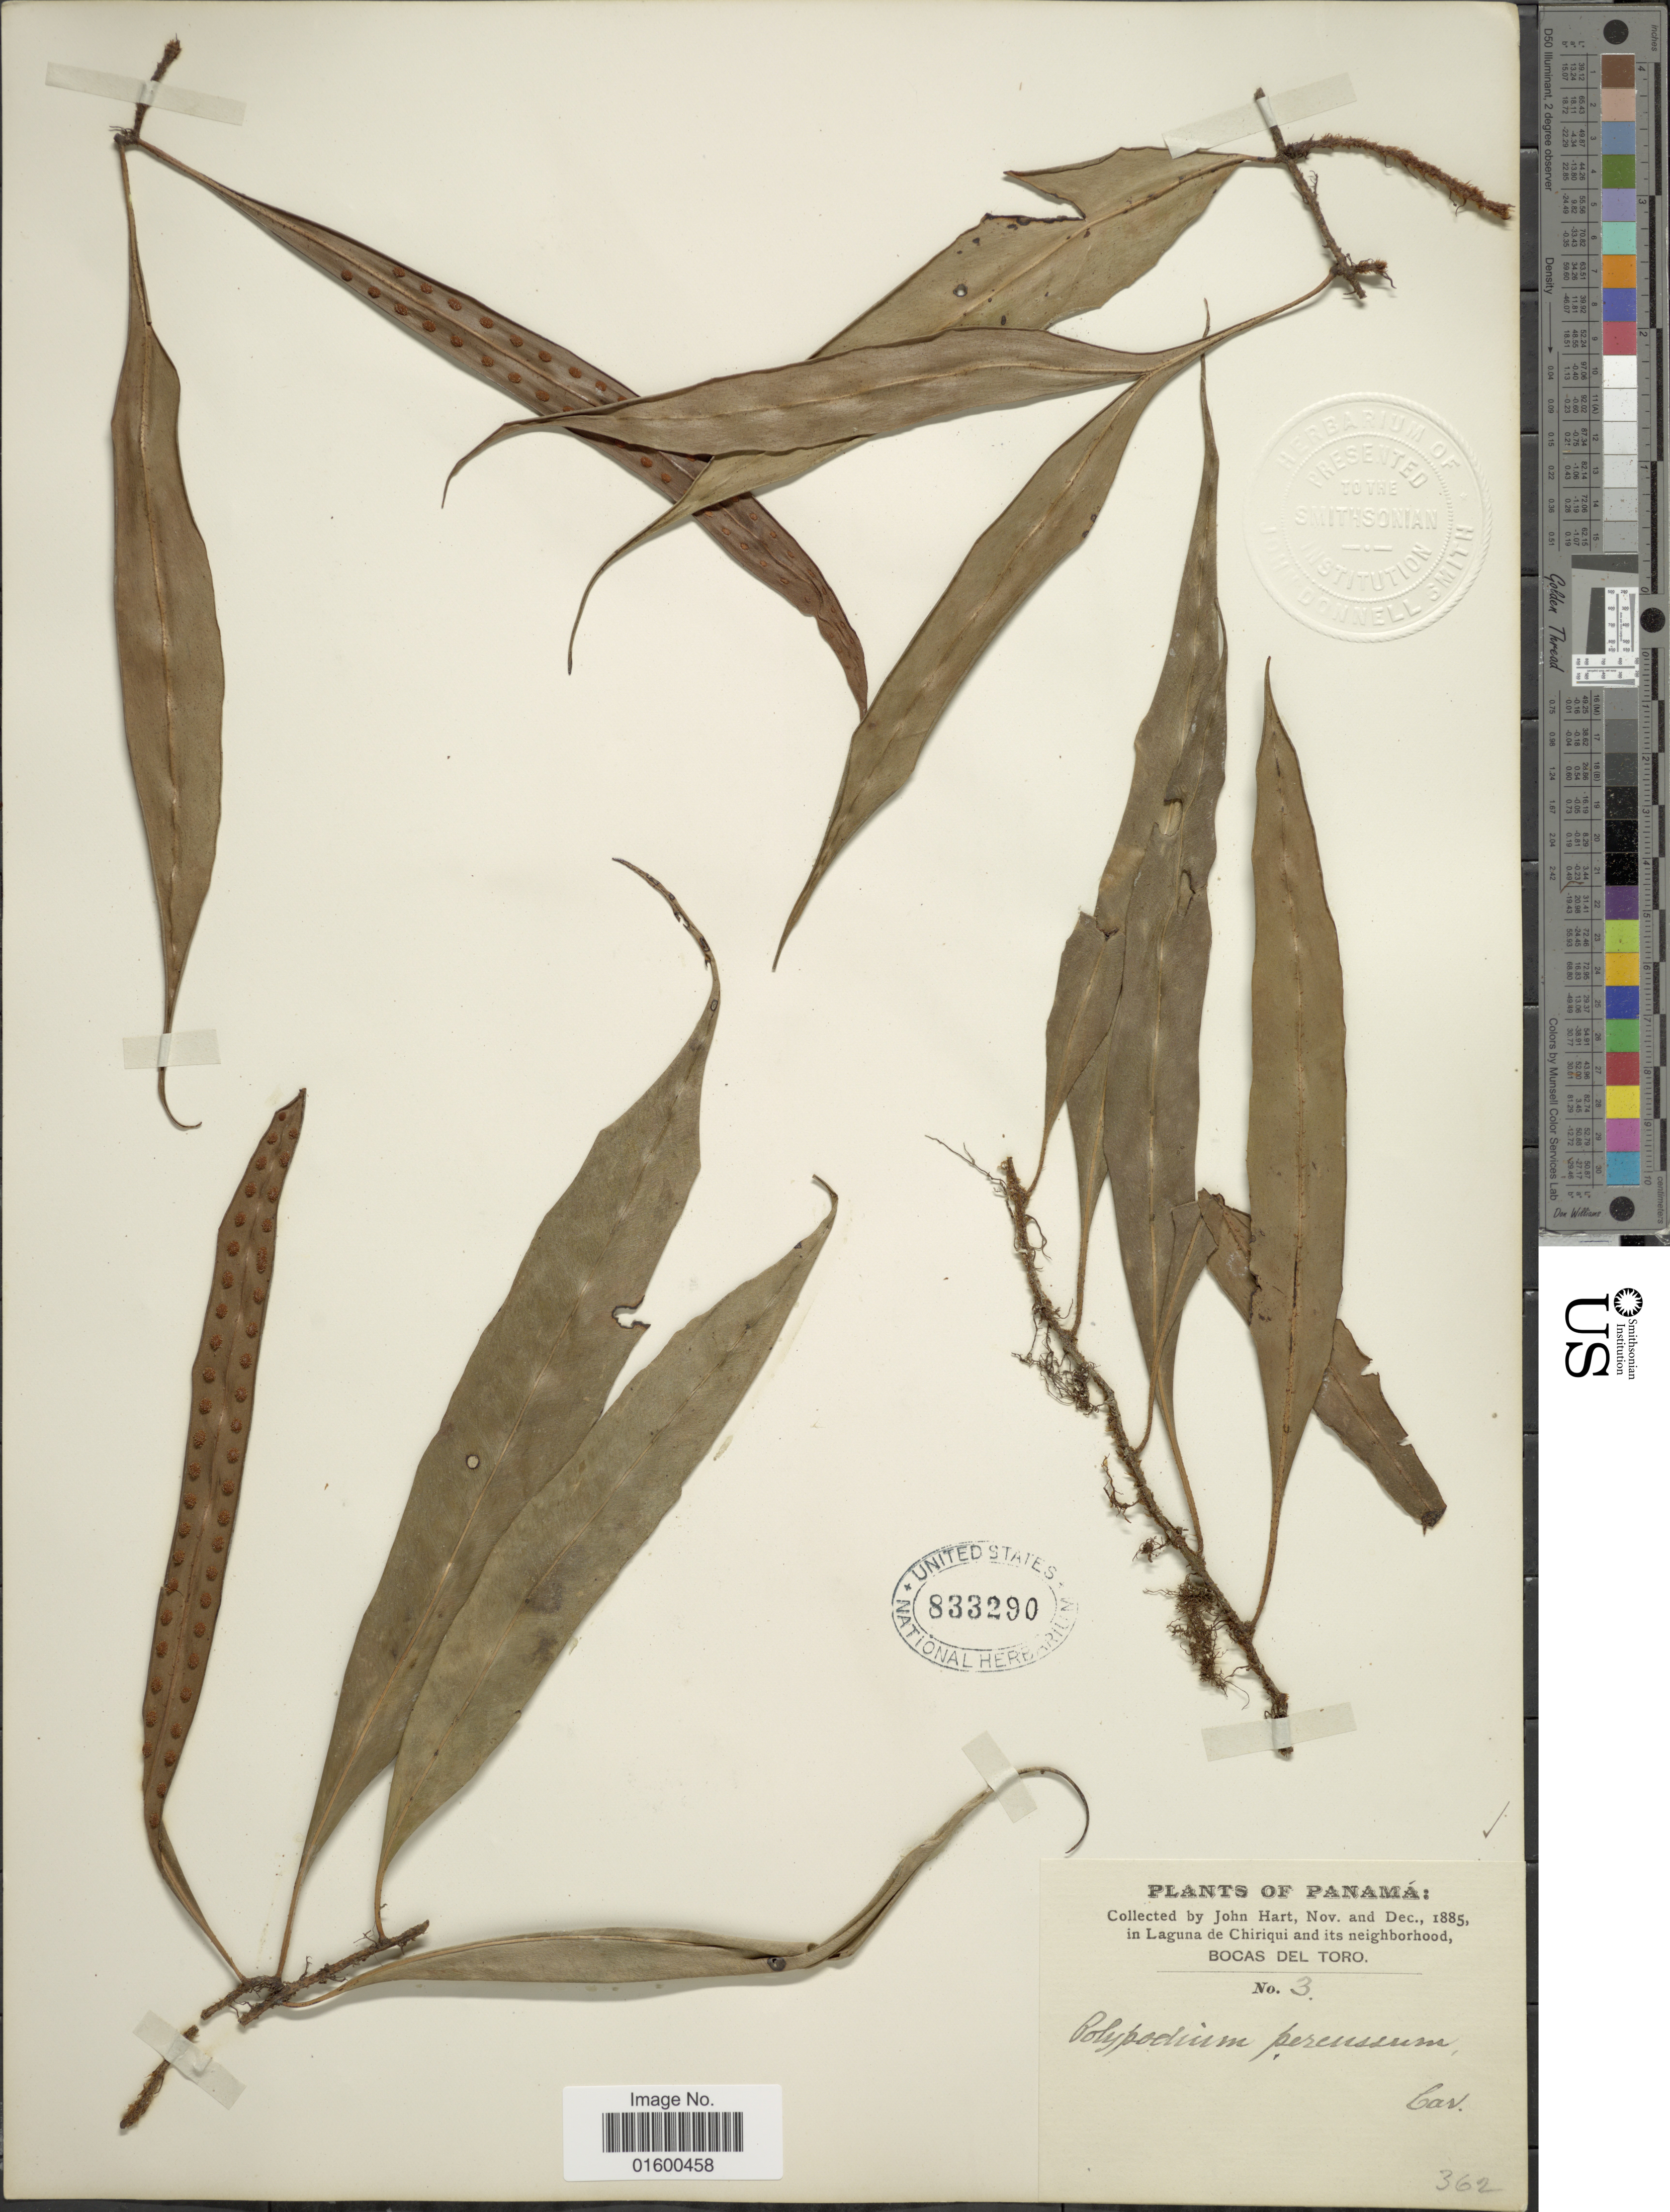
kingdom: Plantae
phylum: Tracheophyta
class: Polypodiopsida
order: Polypodiales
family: Polypodiaceae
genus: Microgramma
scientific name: Microgramma percussa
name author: (Cav.) de la Sota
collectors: J. H. Hart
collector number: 3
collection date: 1885-11/1885-12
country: Panama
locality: Laguna de Chiriqui and its neighbourhood, Bocas del Toro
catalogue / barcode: US 833290